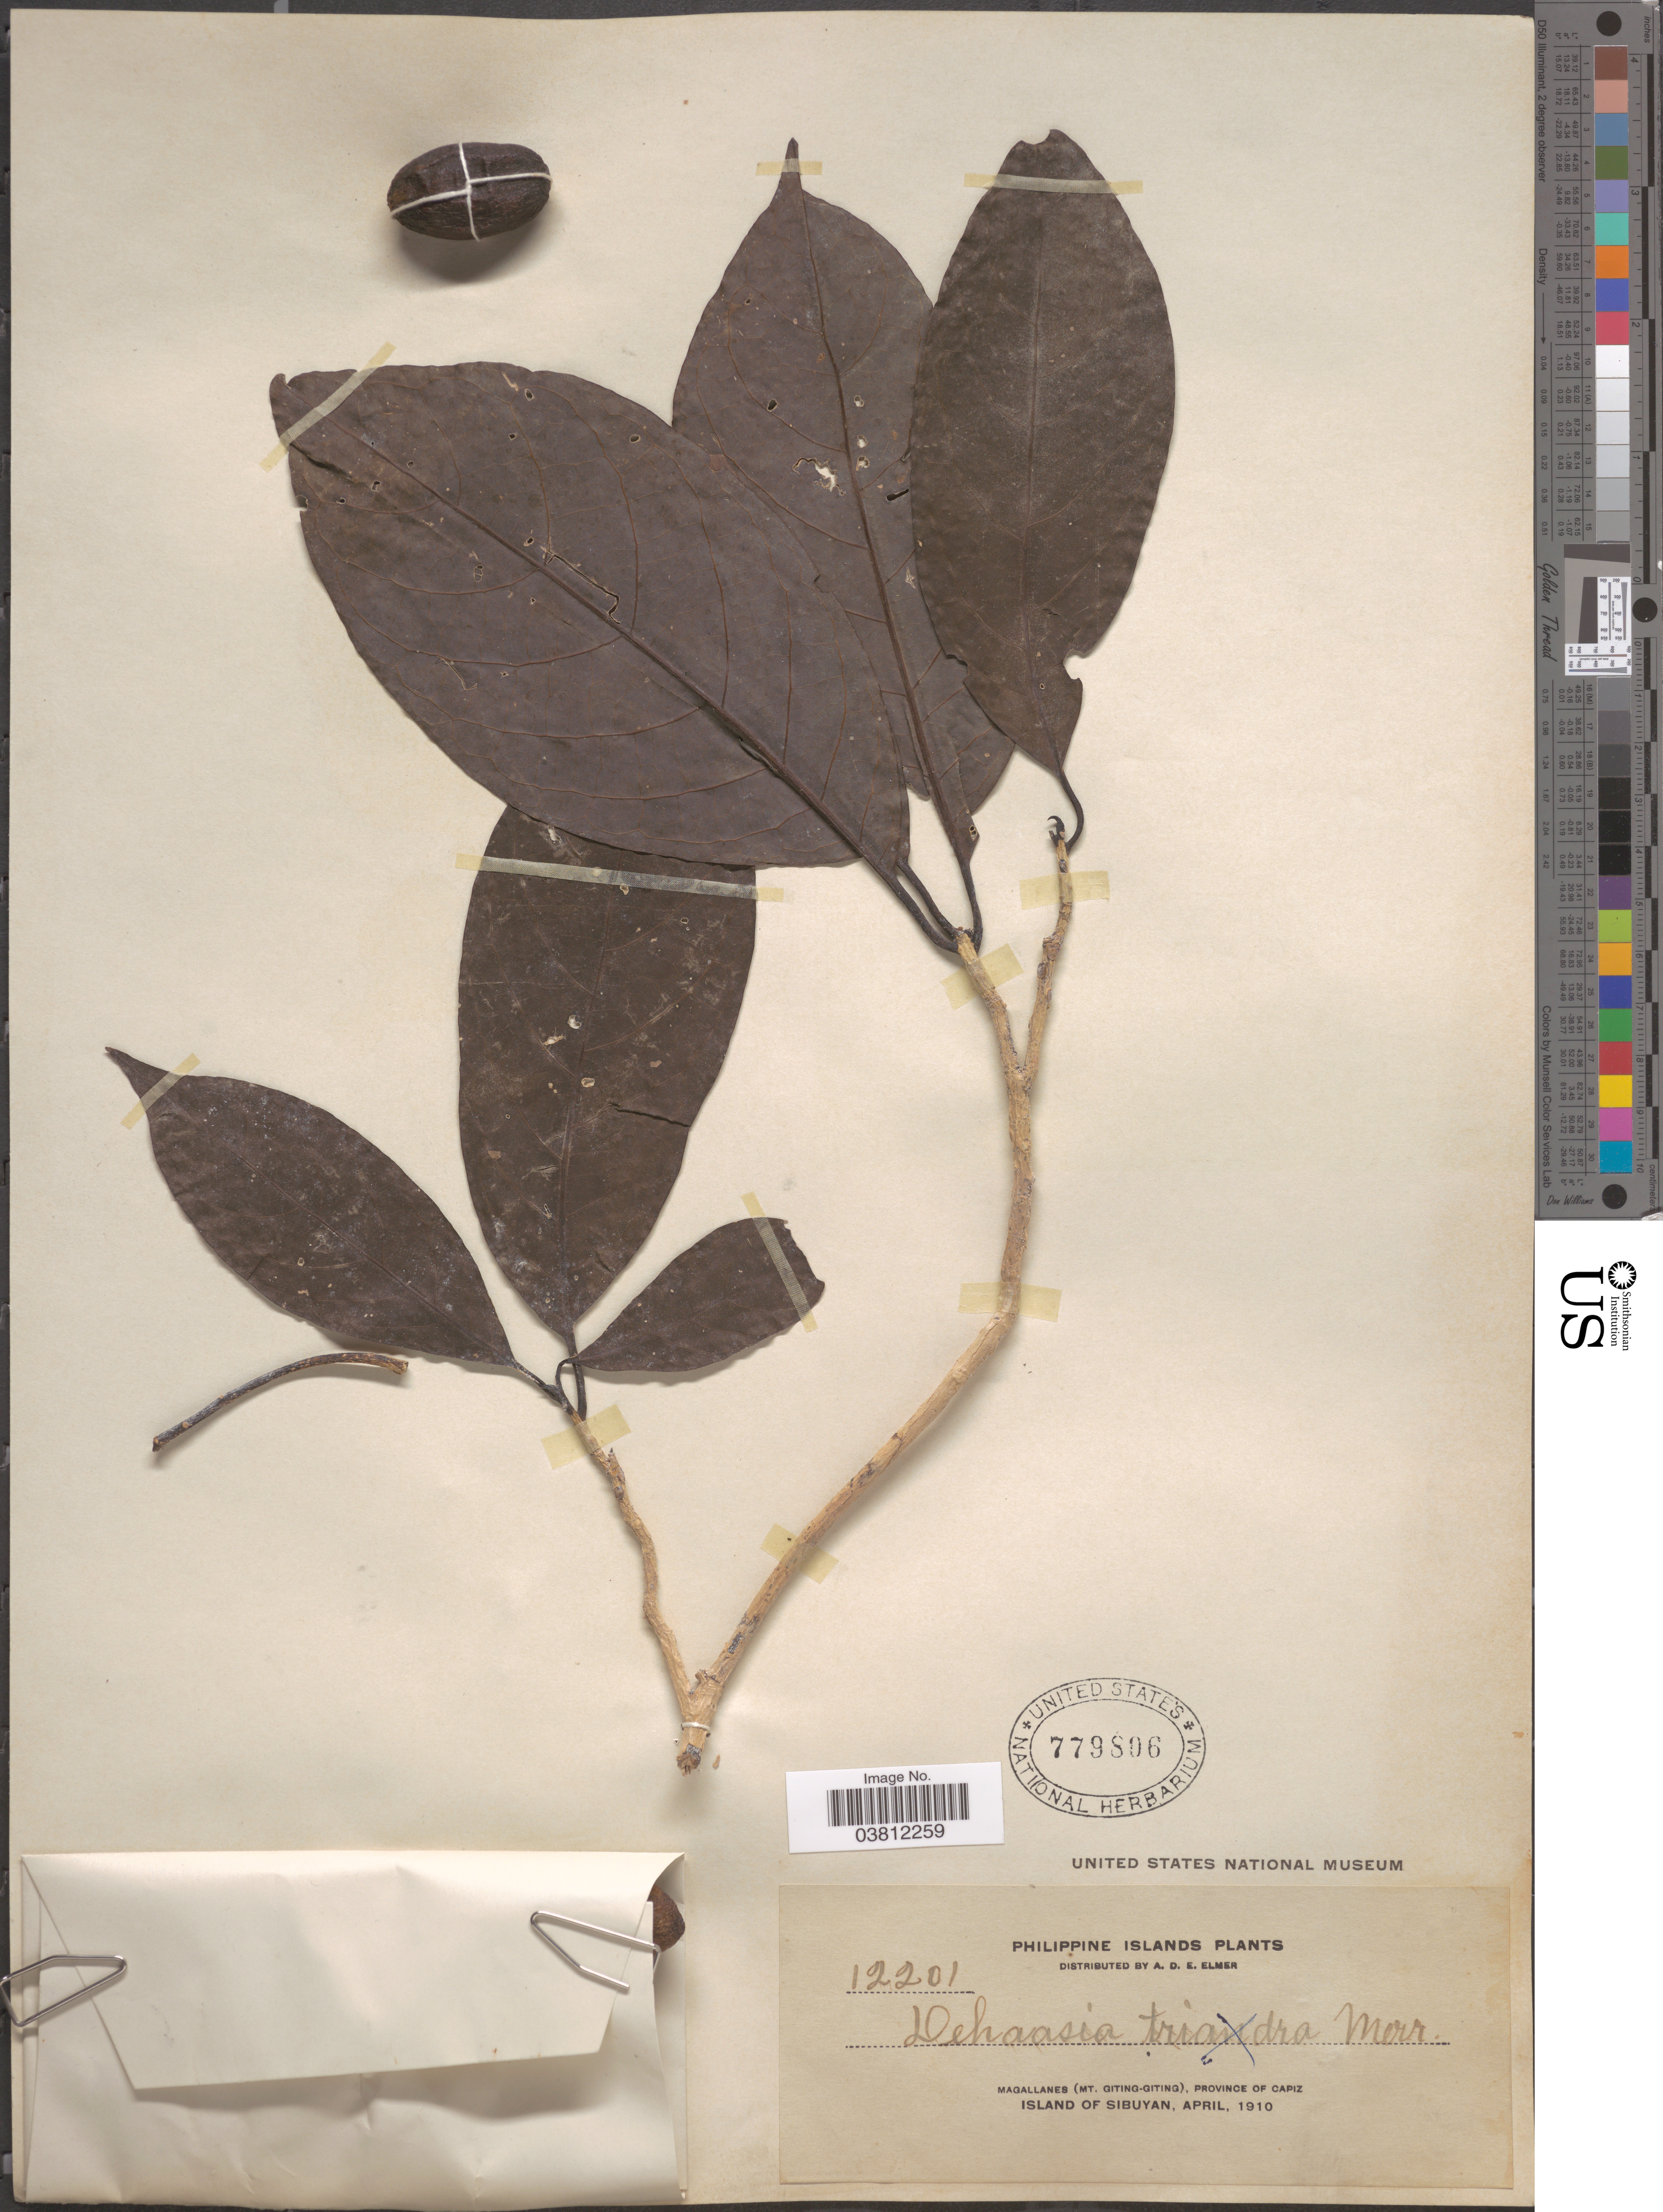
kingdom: Plantae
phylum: Tracheophyta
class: Magnoliopsida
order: Laurales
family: Lauraceae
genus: Dehaasia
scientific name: Dehaasia sp.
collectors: A. D. E. Elmer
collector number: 12201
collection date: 1910-04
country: Philippines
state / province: Western Visayas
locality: Magallanes (Mt. Giting-Giting), Province of Capiz. Island of Sibuyan.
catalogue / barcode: US 779806